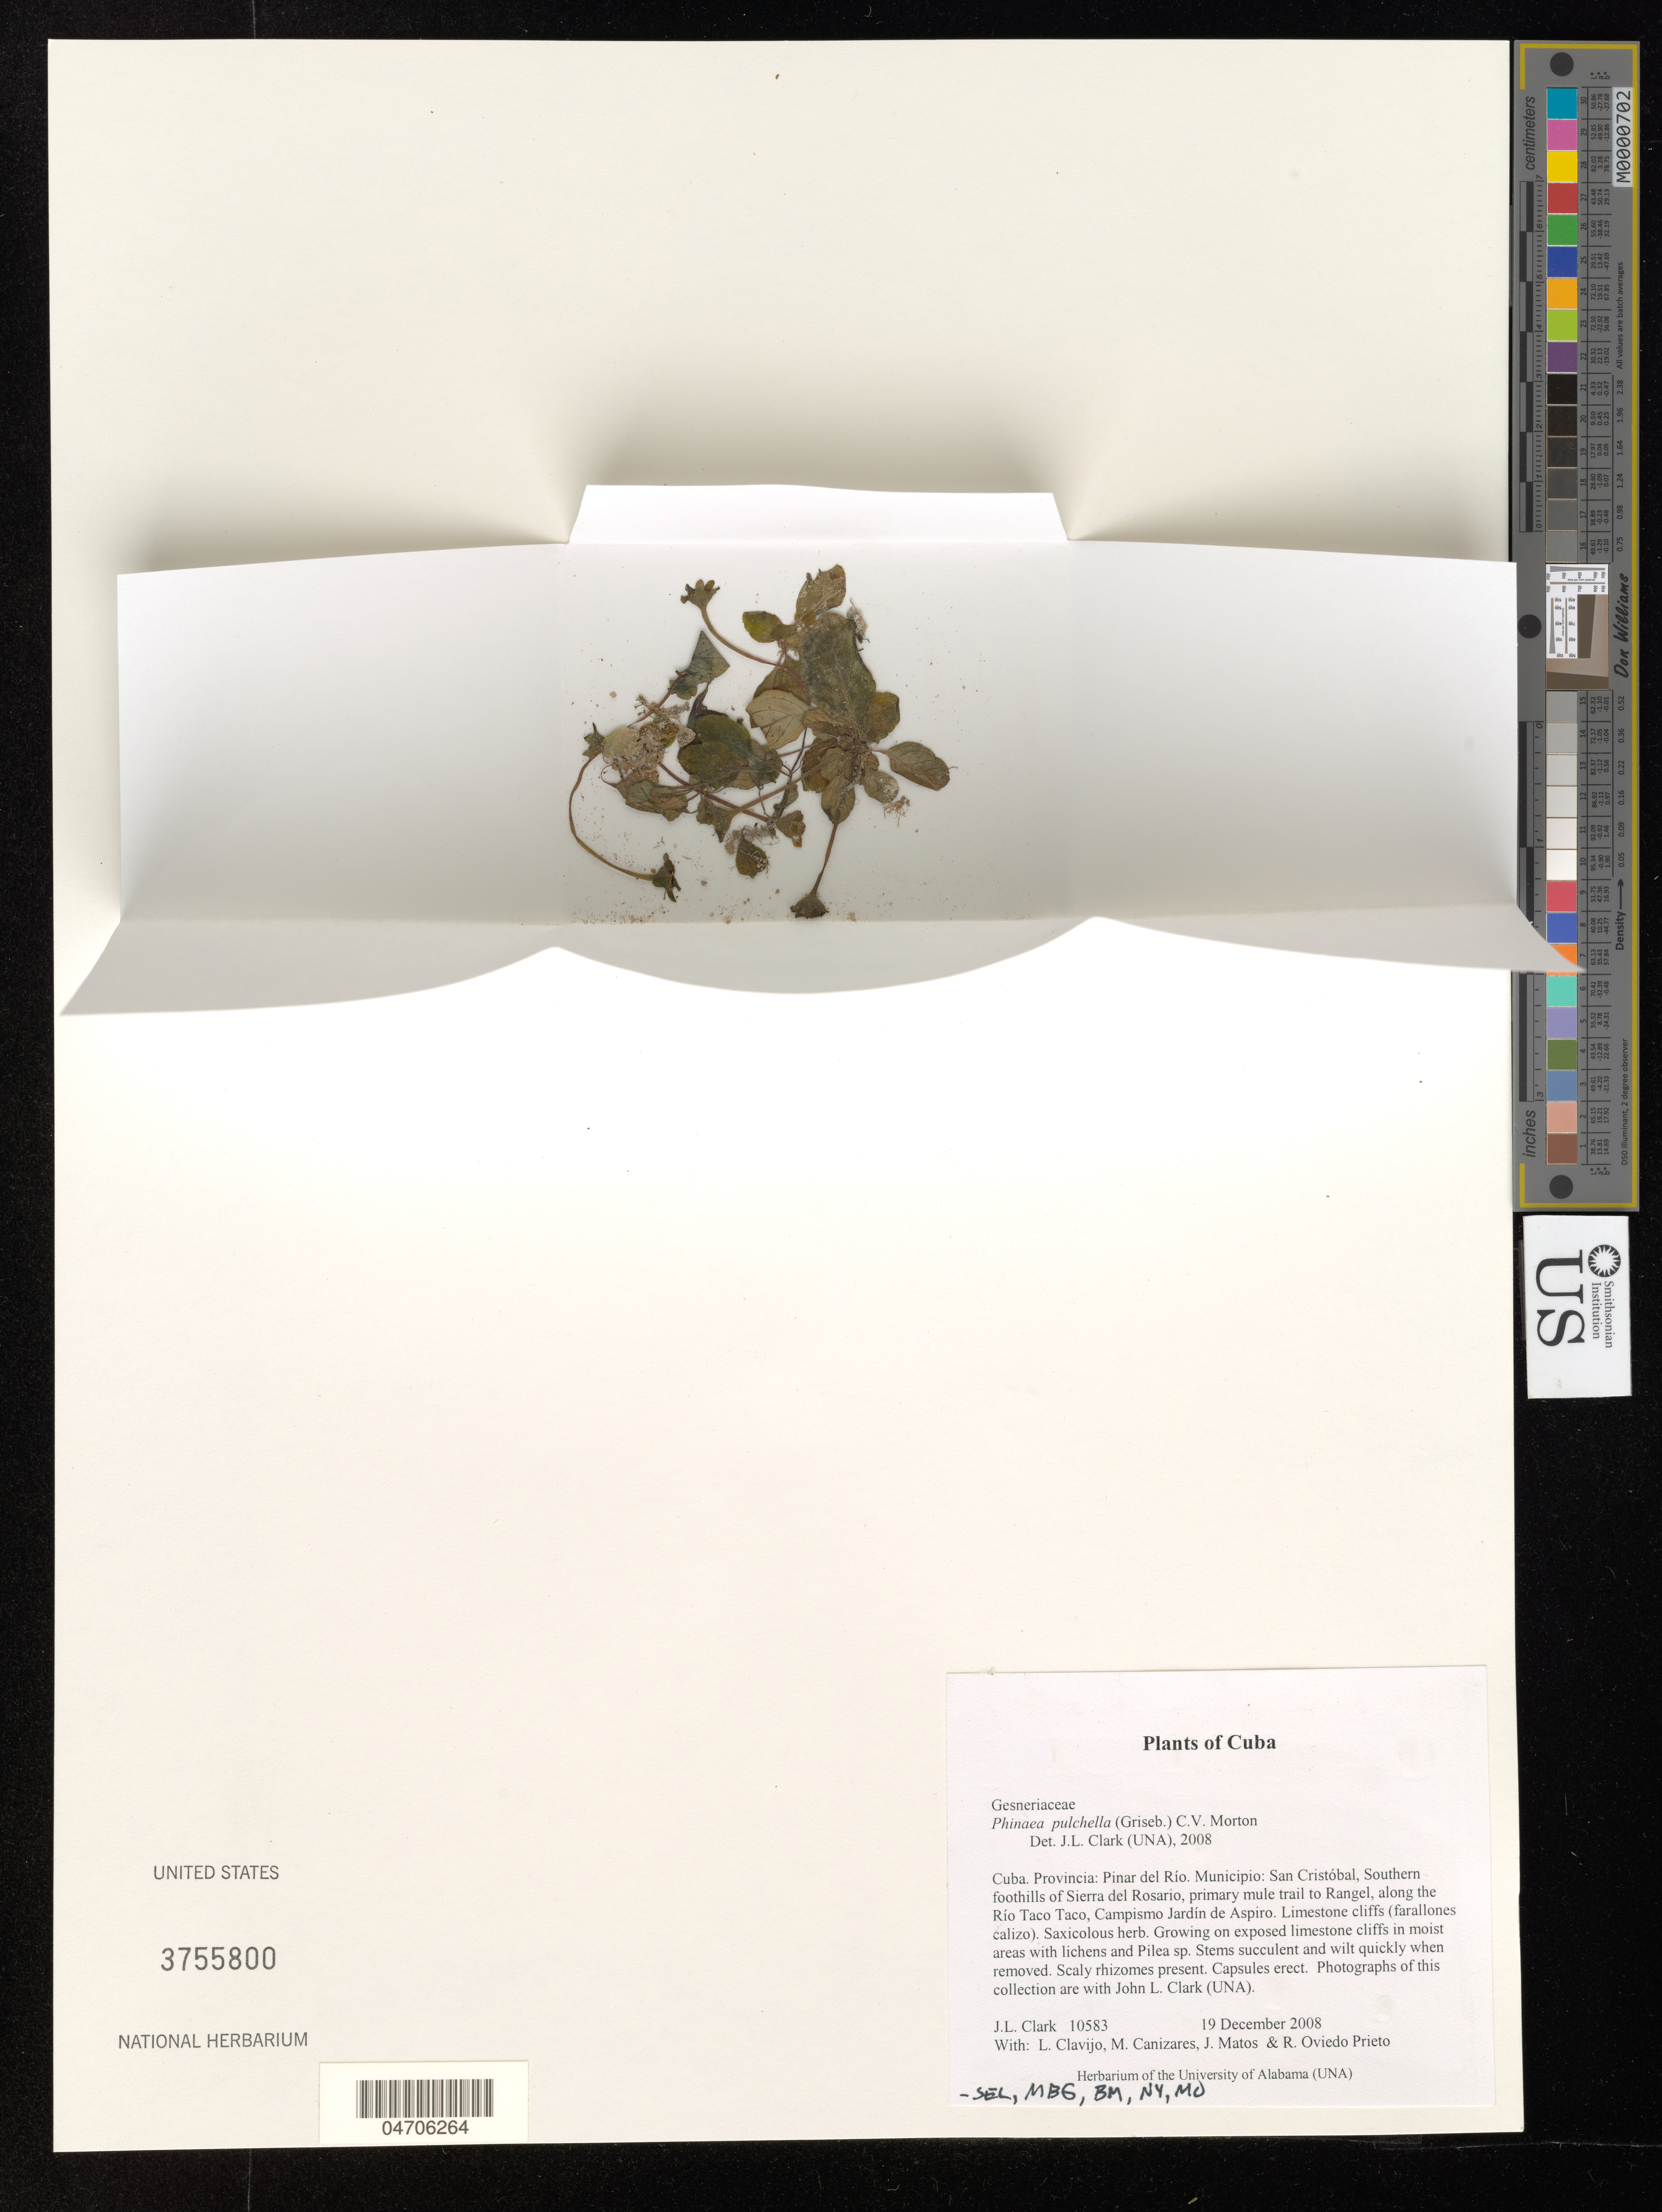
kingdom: Plantae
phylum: Tracheophyta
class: Magnoliopsida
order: Lamiales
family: Gesneriaceae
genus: Phinaea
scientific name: Phinaea pulchella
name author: (Griseb.) C.V. Morton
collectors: J. L. Clark, L. Clavijo, M. Canizares, J. Matos & R. Oviedo Prieto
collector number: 10583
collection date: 2008-12-19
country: Cuba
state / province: Pinar del Río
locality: Municipio: San Cristóbal, Southern foothills of Sierra del Rosario, primary mule trail to Rangel, along the Río Taco Taco, Campismo Jardín de Aspiro.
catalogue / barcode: US 3755800